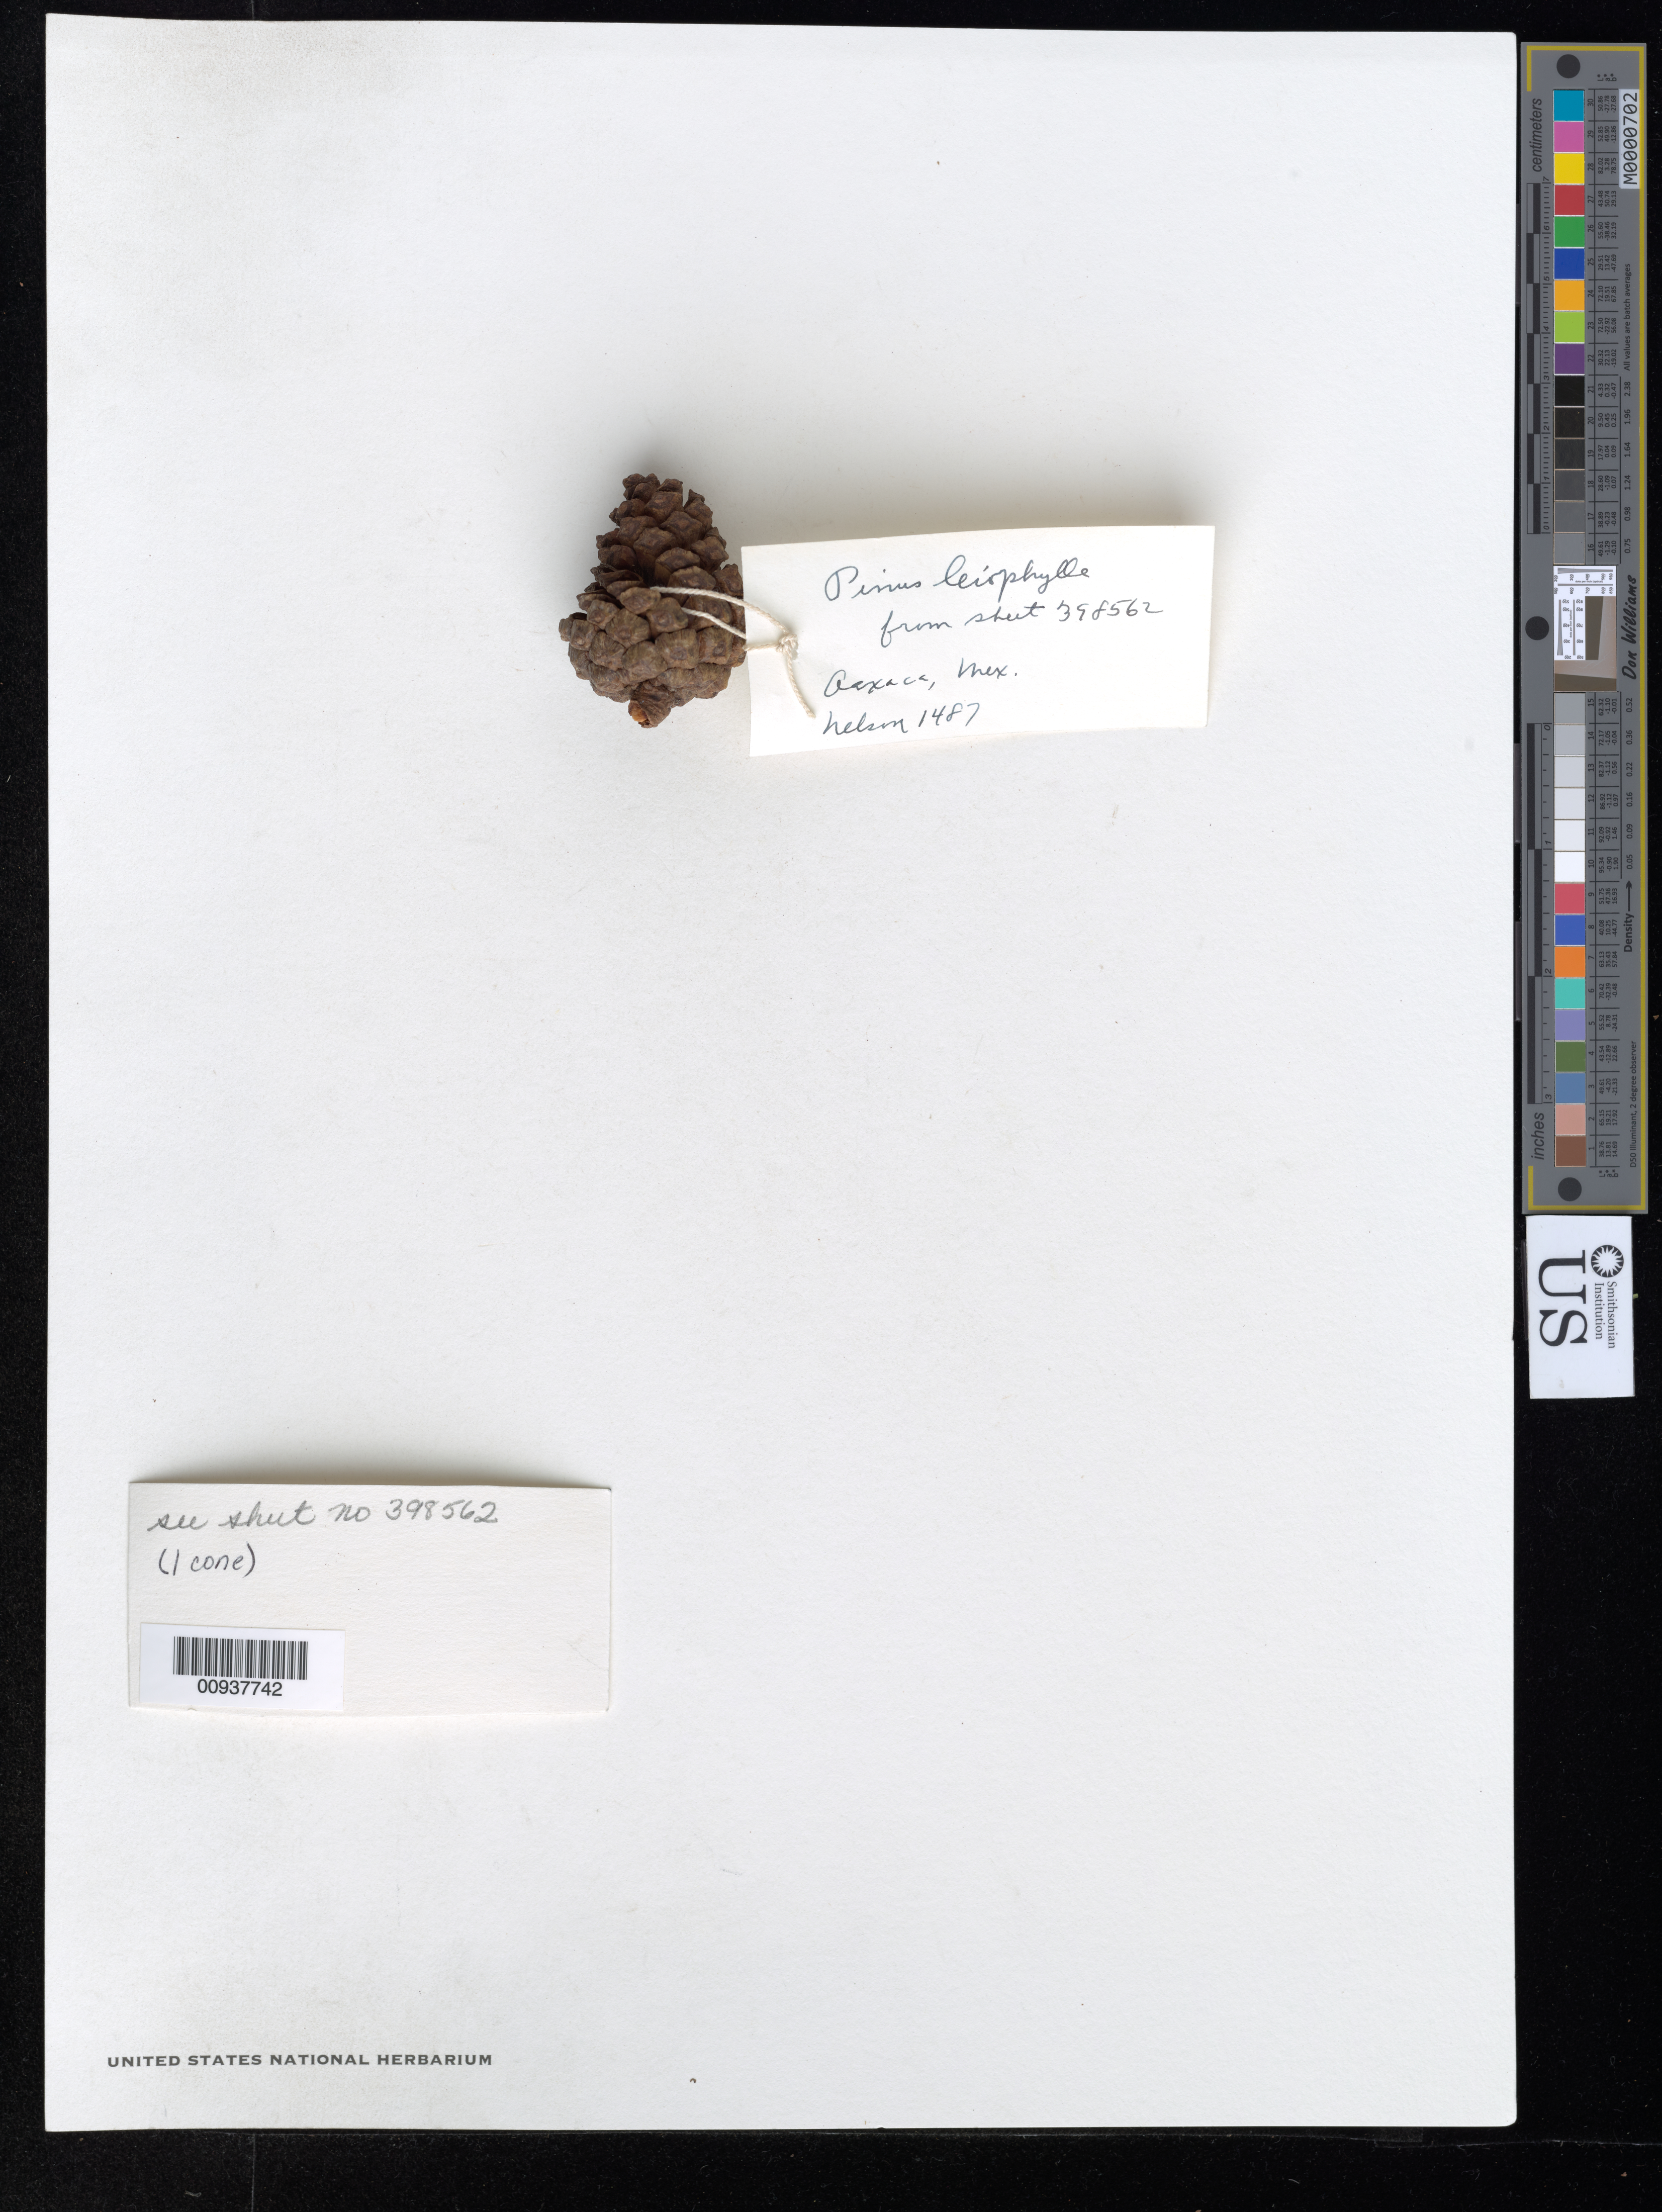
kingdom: Plantae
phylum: Tracheophyta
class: Pinopsida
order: Pinales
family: Pinaceae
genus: Pinus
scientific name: Pinus leiophylla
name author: Schiede ex Schltdl. & Cham.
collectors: E. W. Nelson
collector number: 1487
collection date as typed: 20 Sep 1894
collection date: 1894-09-20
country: Mexico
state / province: Oaxaca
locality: Valley of Oaxaca.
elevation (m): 1676